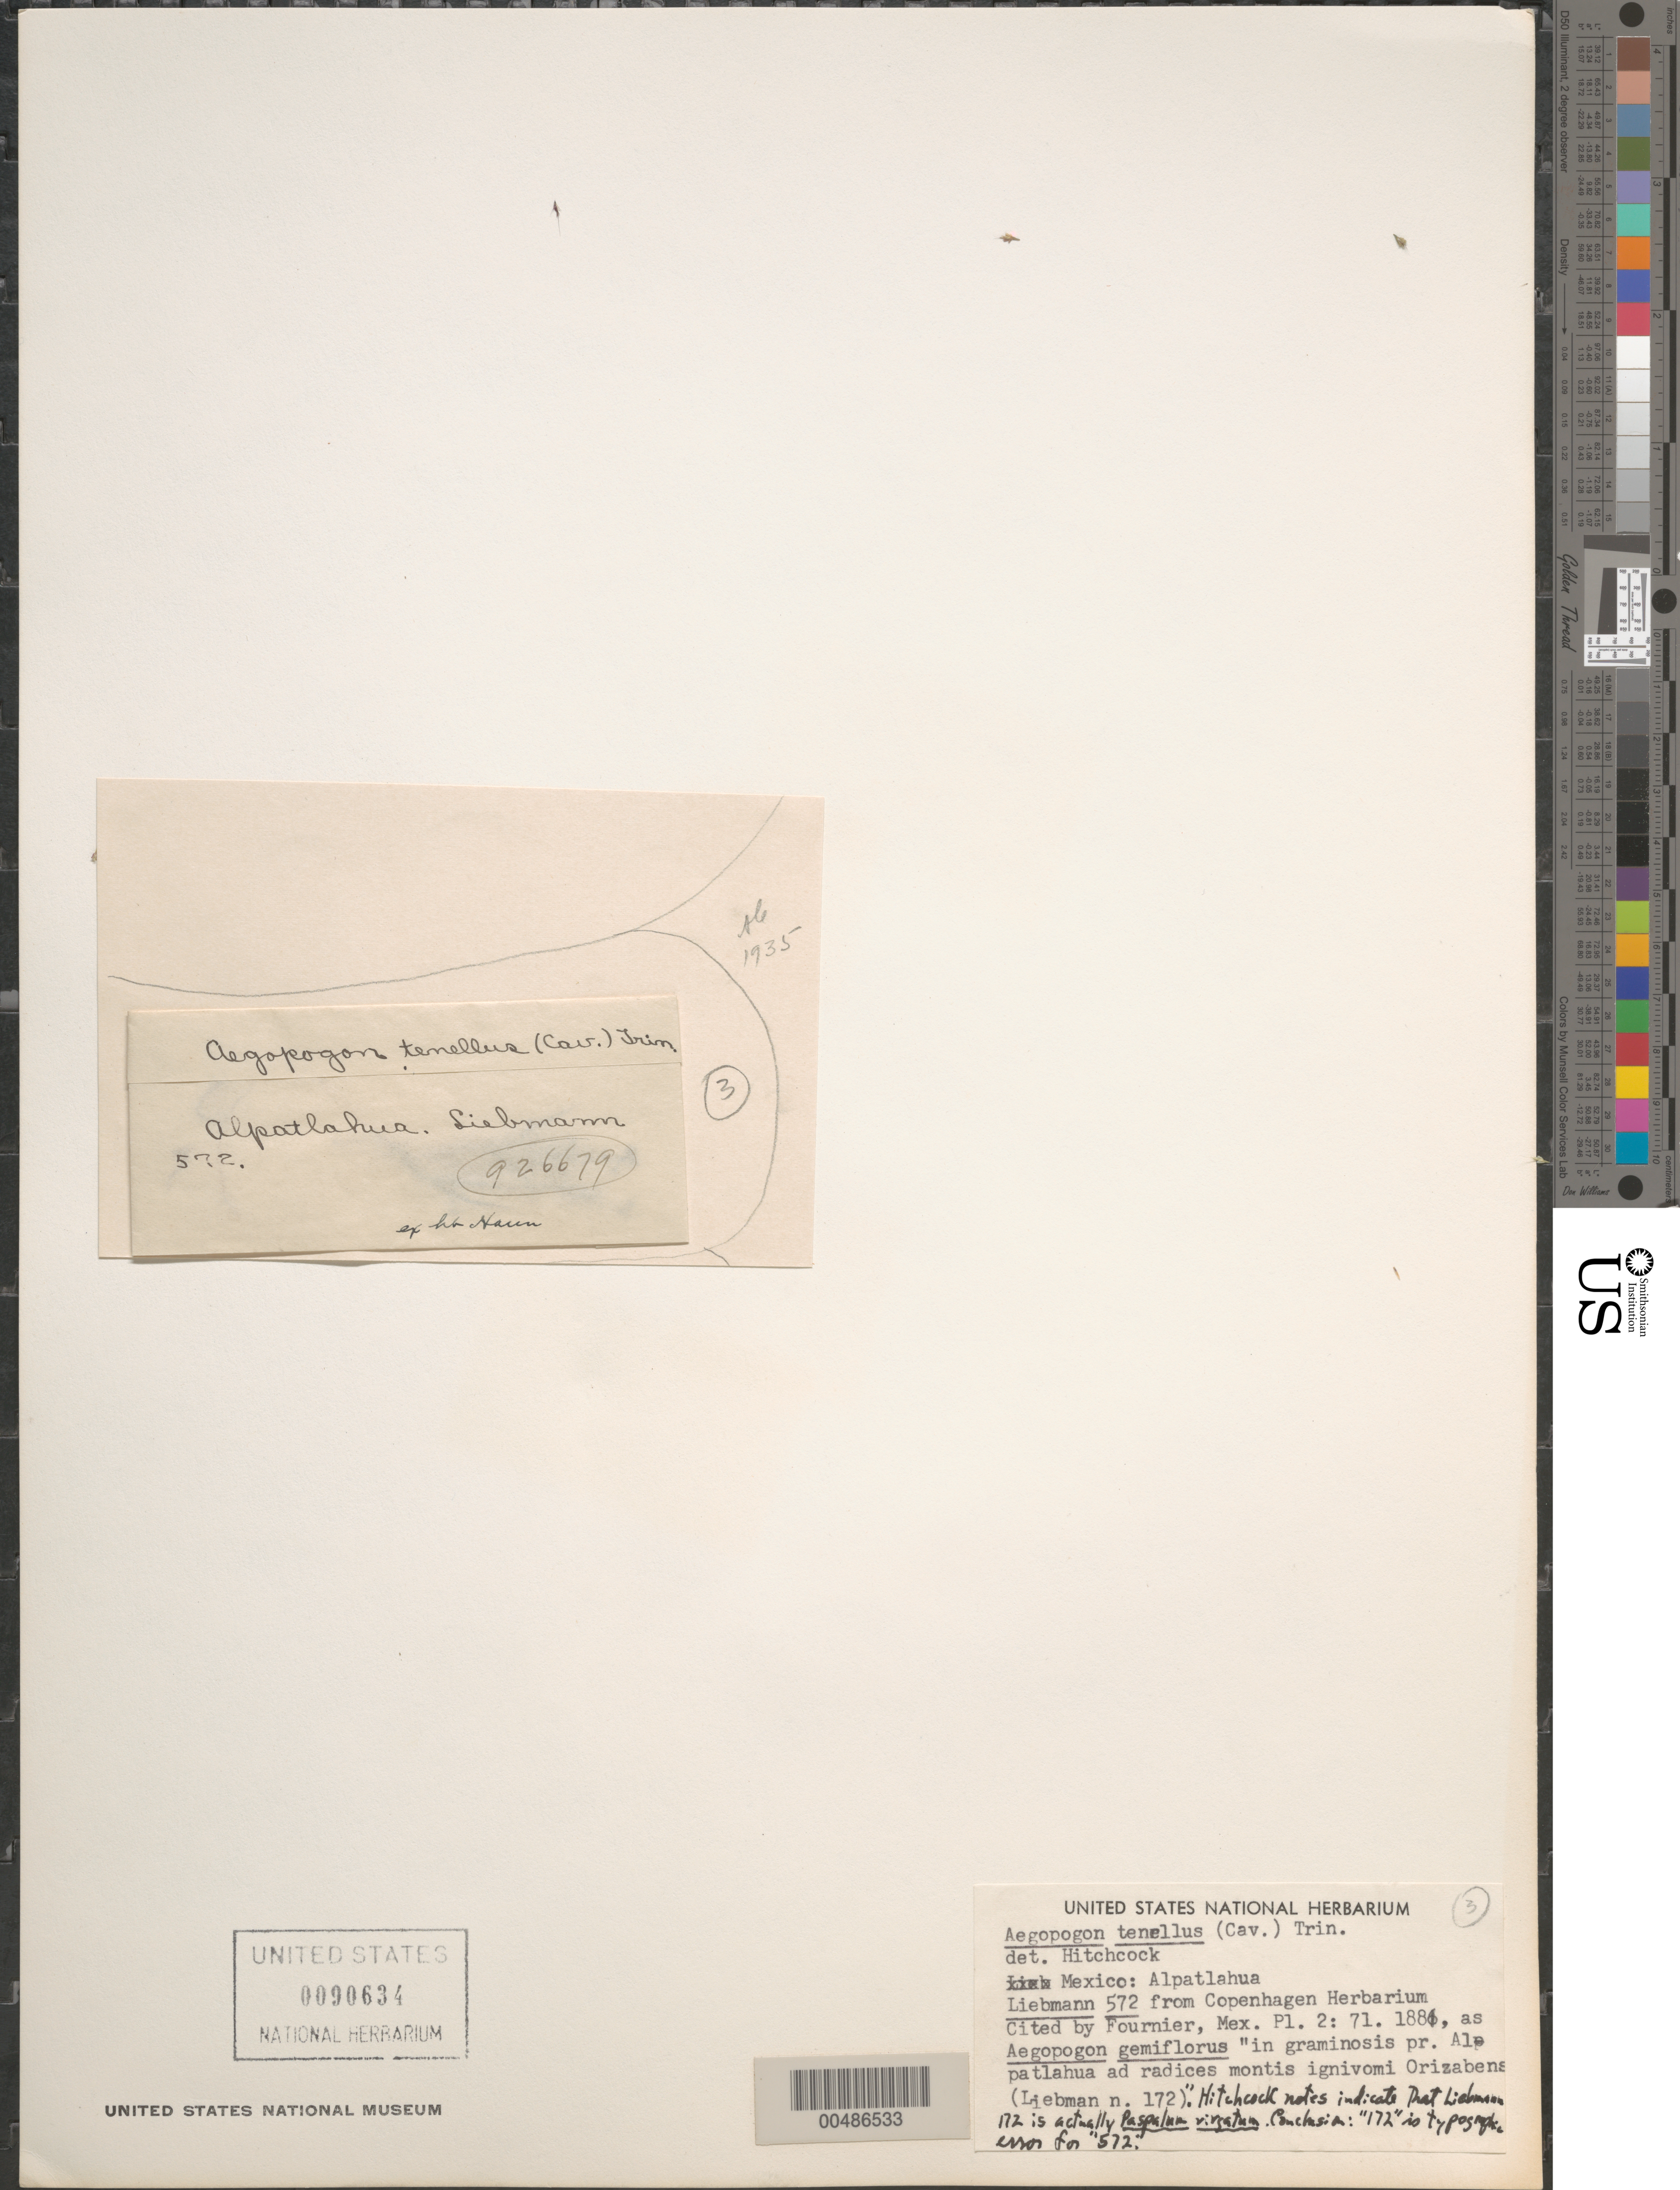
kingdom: Plantae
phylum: Tracheophyta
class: Liliopsida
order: Poales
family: Poaceae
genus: Aegopogon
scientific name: Aegopogon tenellus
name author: (DC.) Trin.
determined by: Hitchcock, Albert S.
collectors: F. M. Liebmann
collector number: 572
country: Mexico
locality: Alpatlahua, in graminosis pr. Alpatlahua ad radices montis ignivomi Orizabens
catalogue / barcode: US 90634